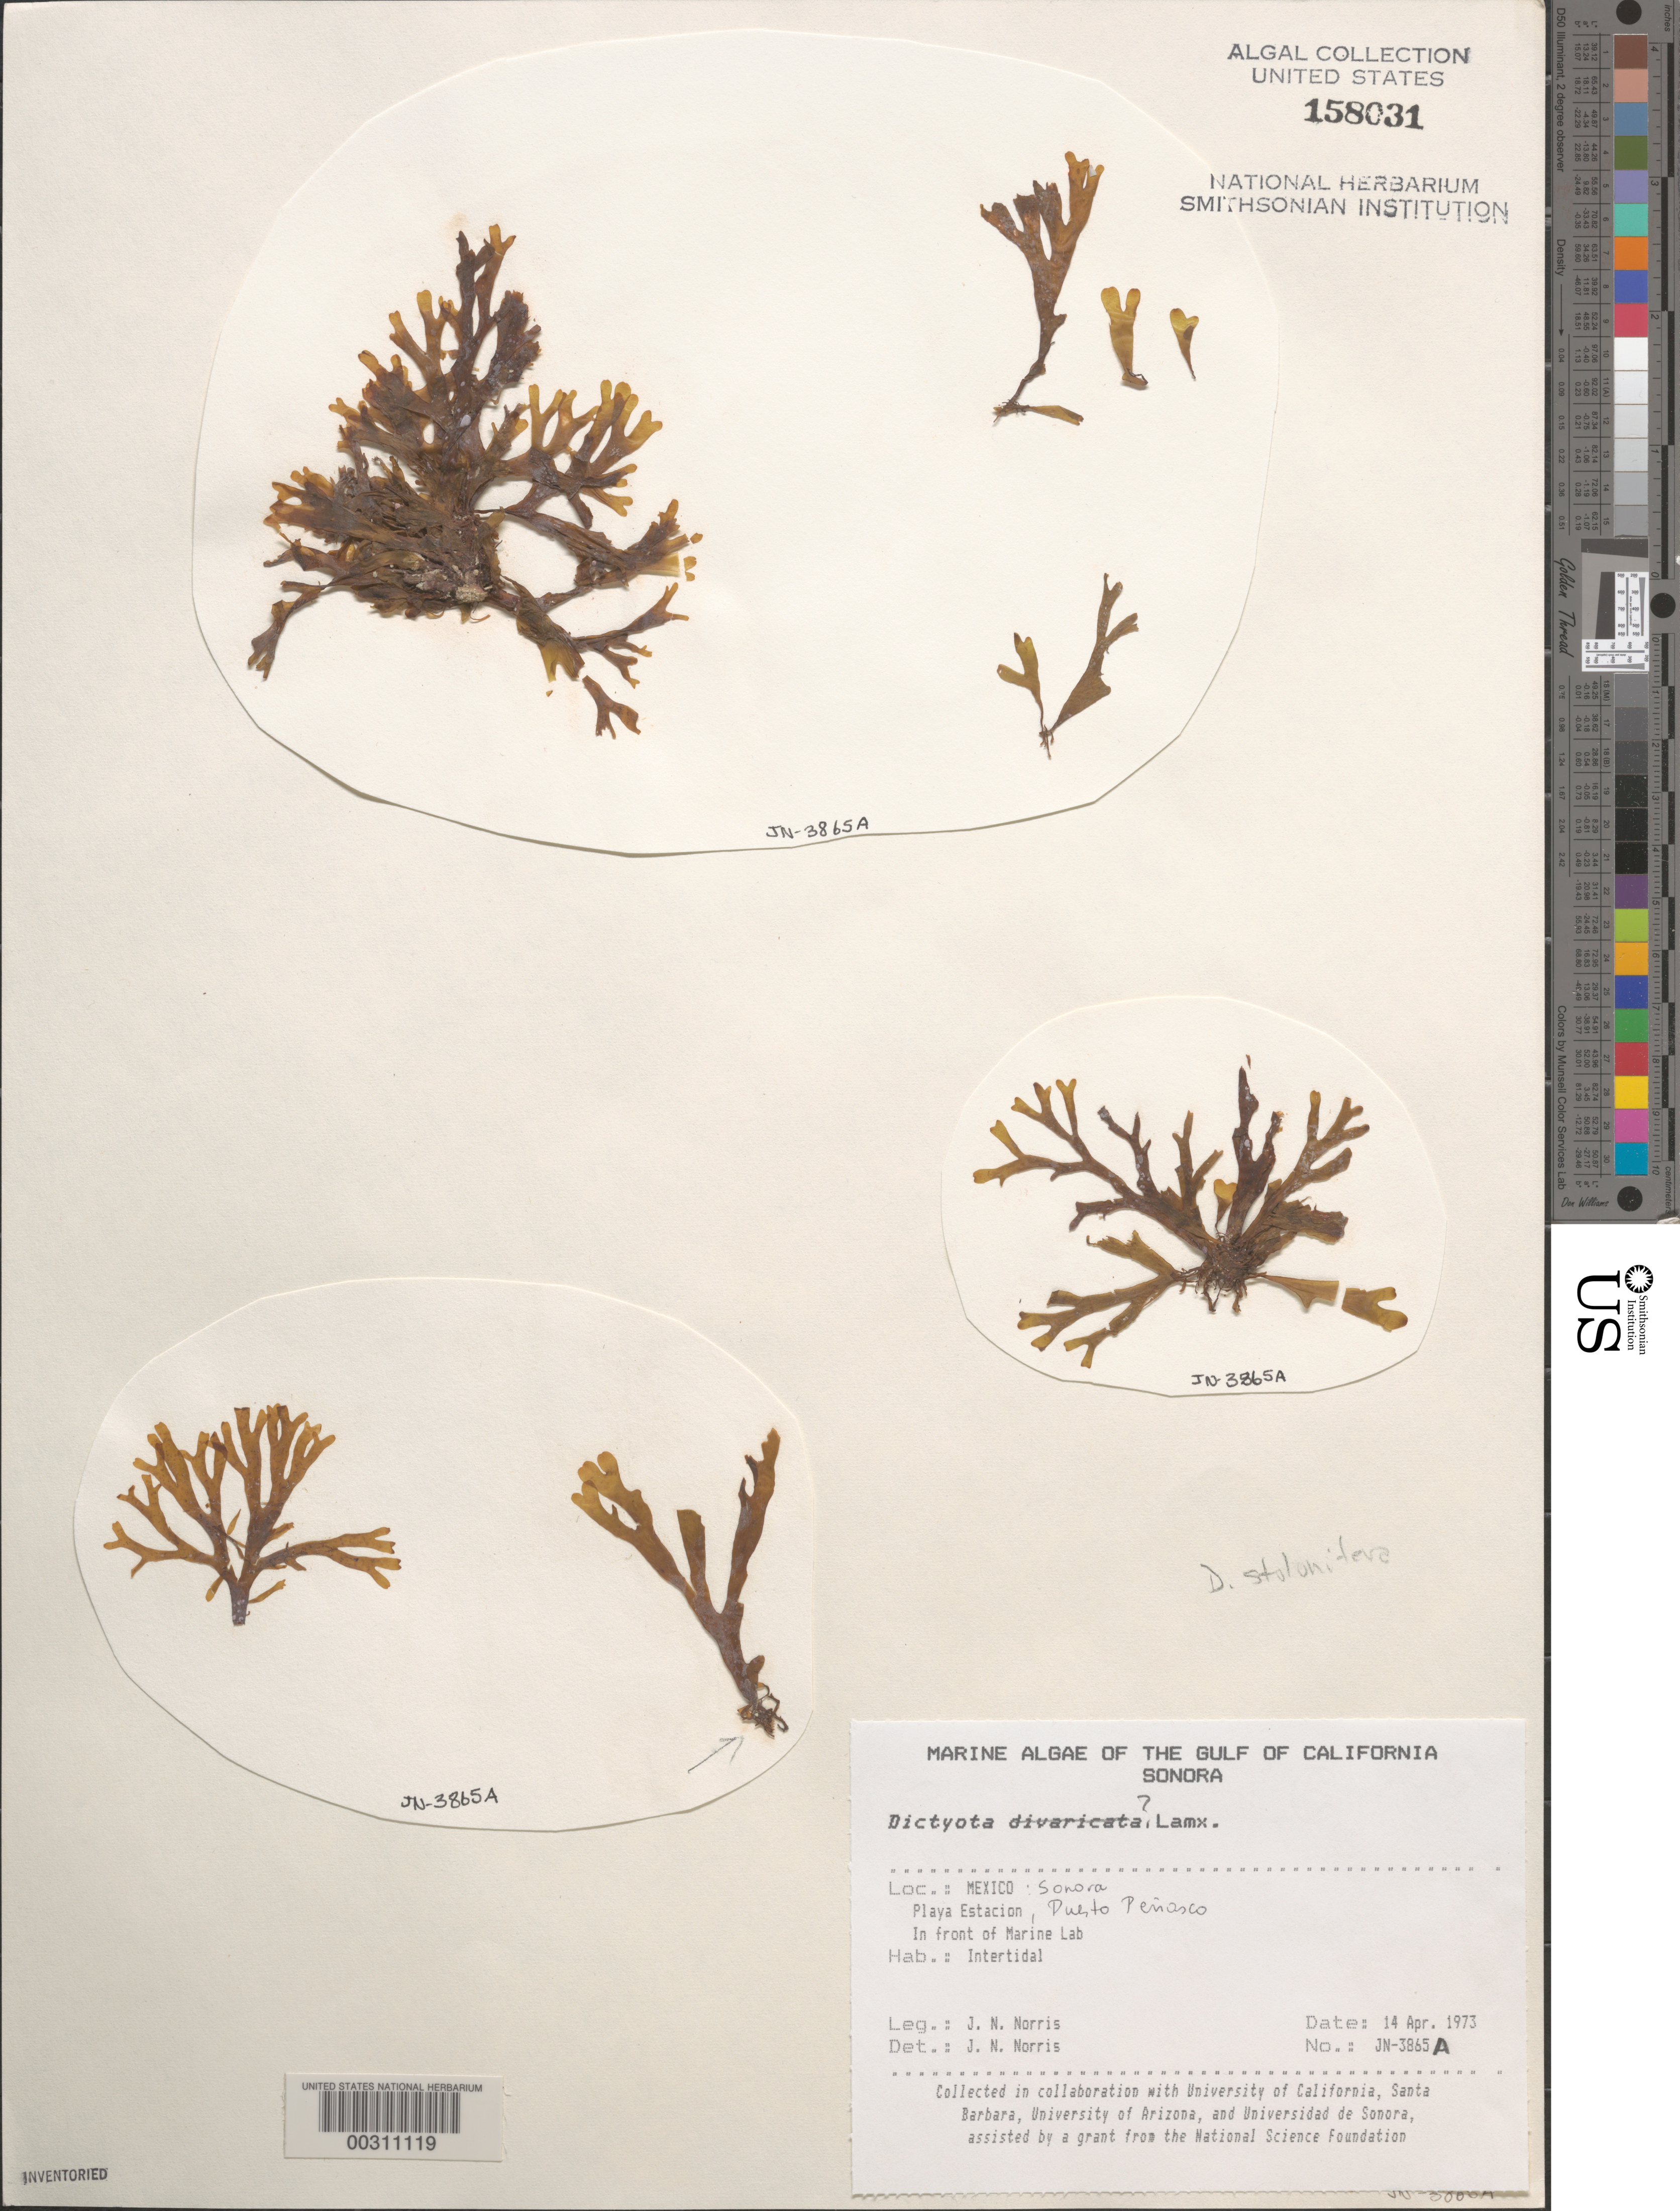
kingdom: Chromista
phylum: Ochrophyta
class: Phaeophyceae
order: Dictyotales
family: Dictyotaceae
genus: Dictyota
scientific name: Dictyota divaricata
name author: J.V.Lamouroux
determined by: Norris, James N.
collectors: J. N. Norris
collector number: JN-3865a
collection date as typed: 14 Apr 1973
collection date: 1973-04-14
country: Mexico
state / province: Sonora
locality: Playa Estacion, Puerto Penasco, marine laboratory shore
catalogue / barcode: US 158031